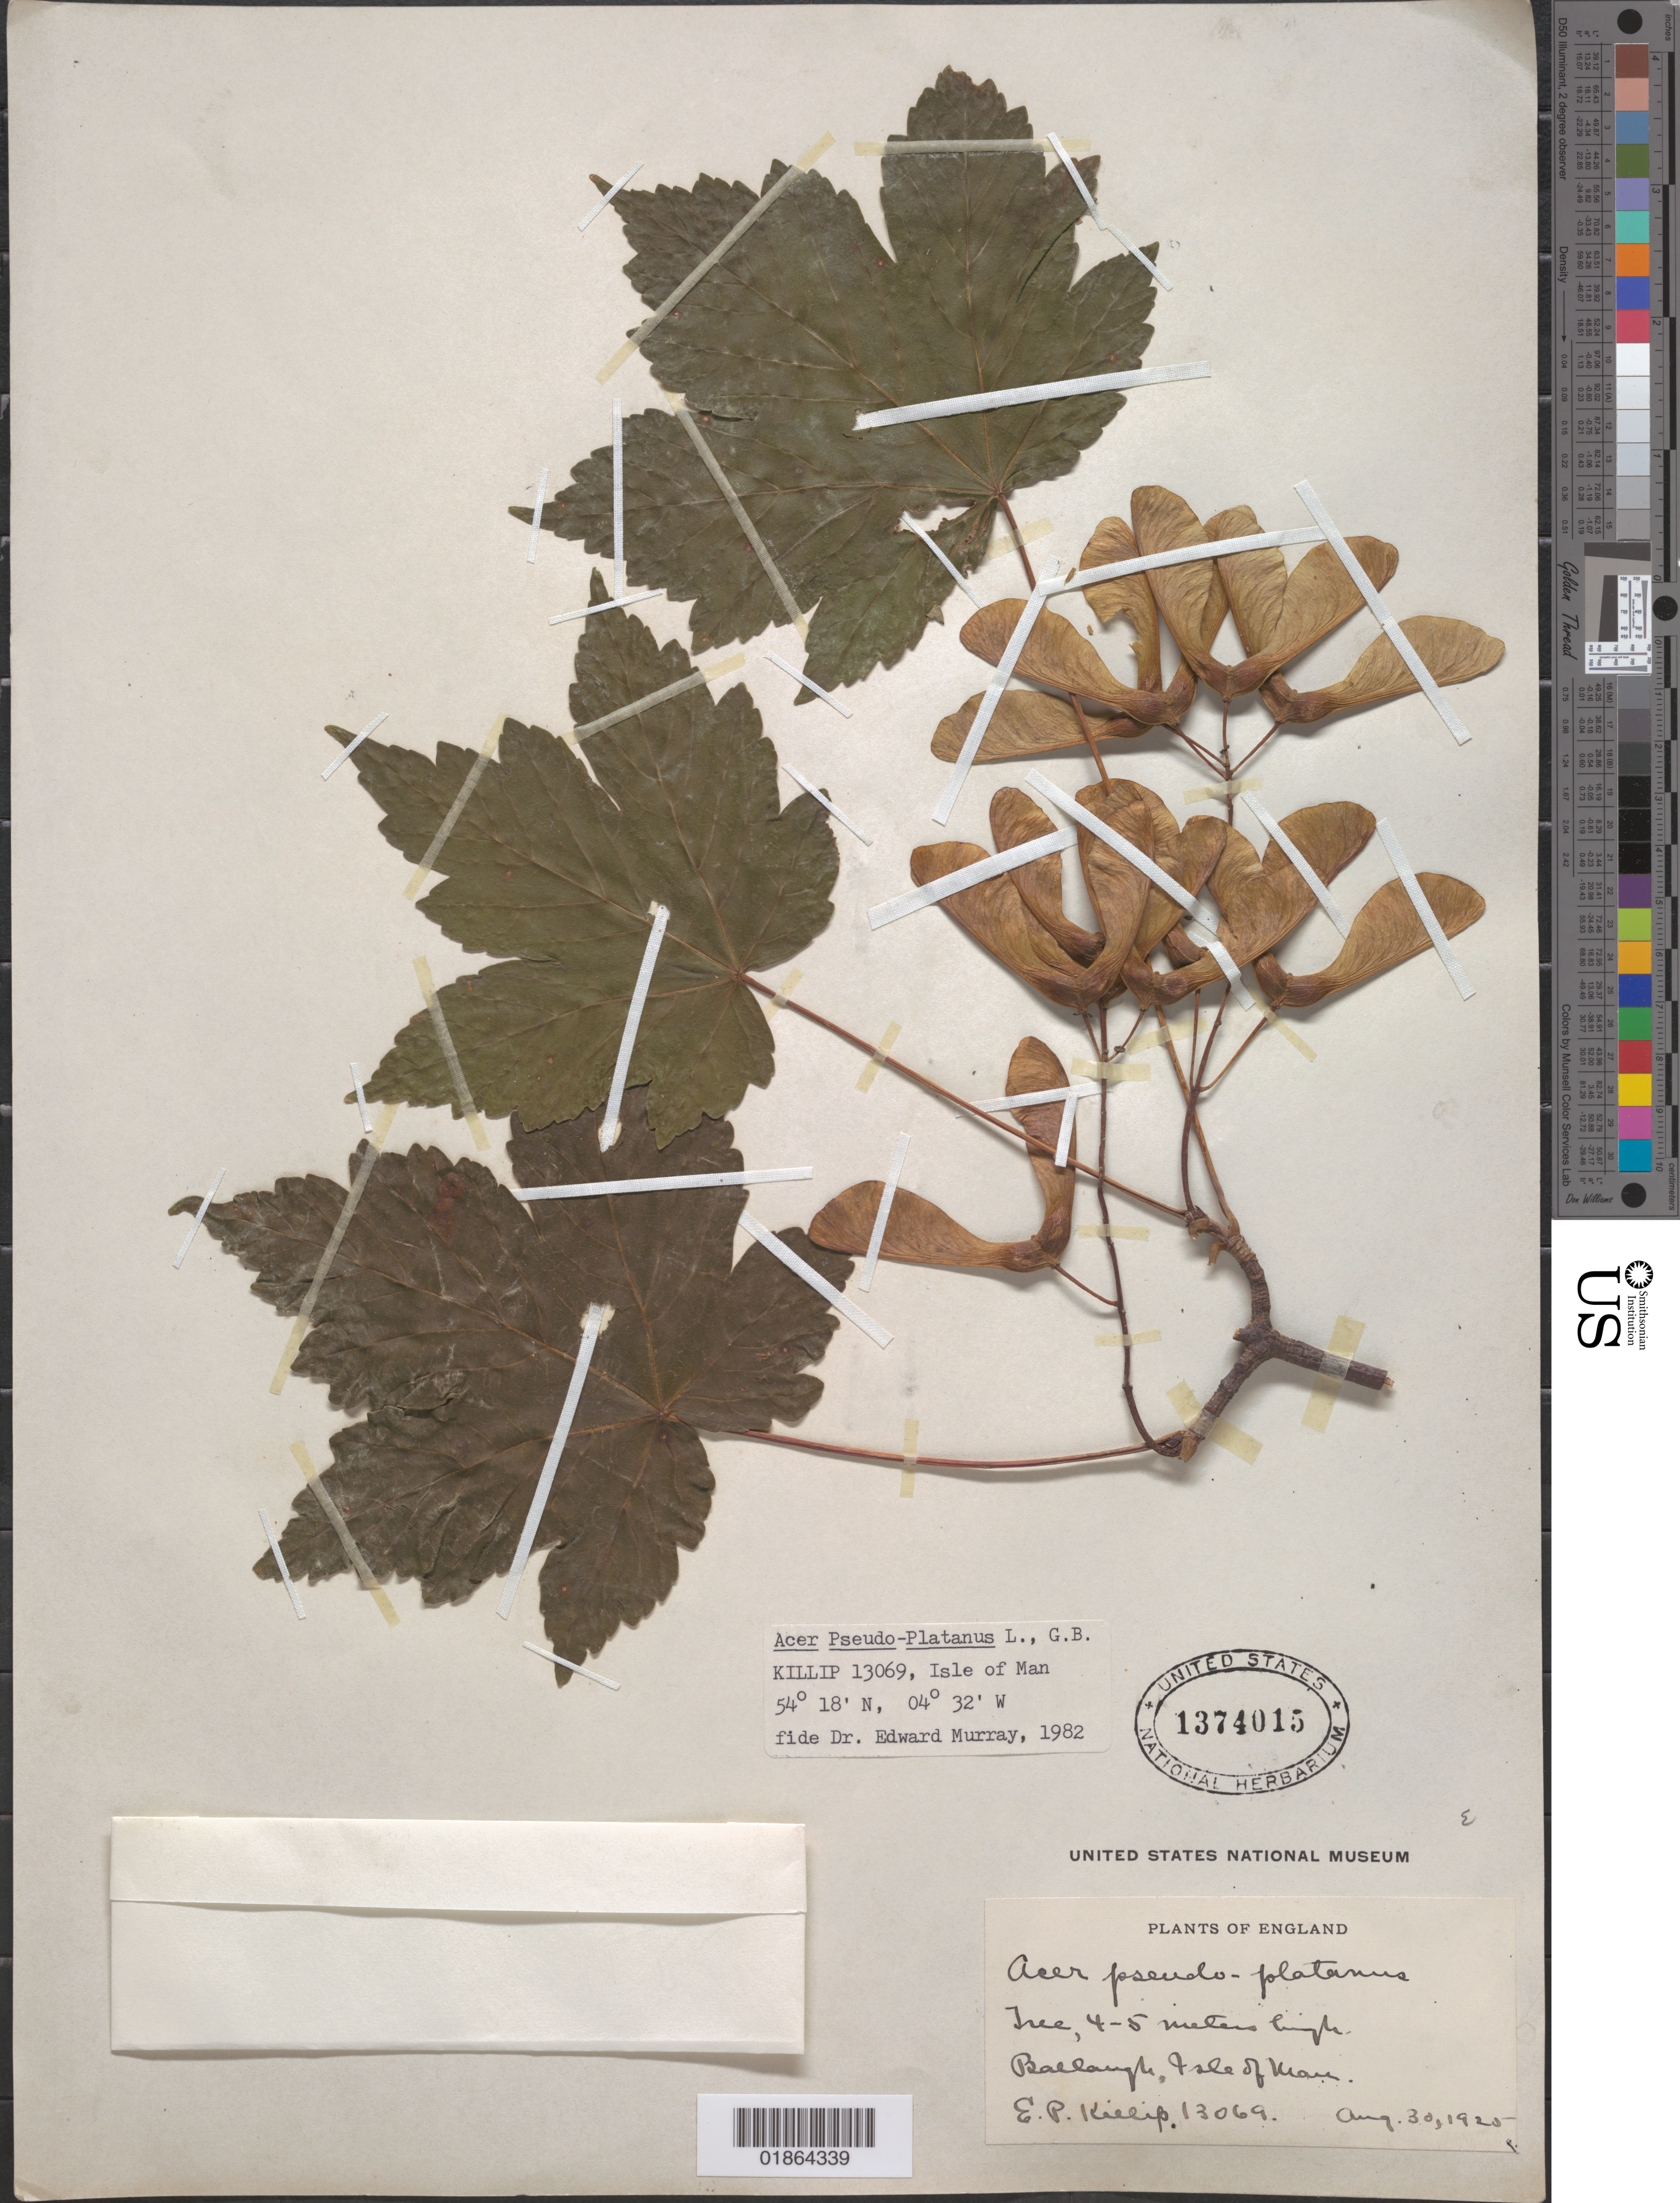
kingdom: Plantae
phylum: Tracheophyta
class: Magnoliopsida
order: Sapindales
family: Sapindaceae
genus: Acer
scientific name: Acer pseudoplatanus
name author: L.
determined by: Murray, Edward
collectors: E. P. Killip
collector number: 13069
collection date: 1925-08-30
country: United Kingdom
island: Isle of Man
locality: Ballaugh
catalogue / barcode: US 1374015